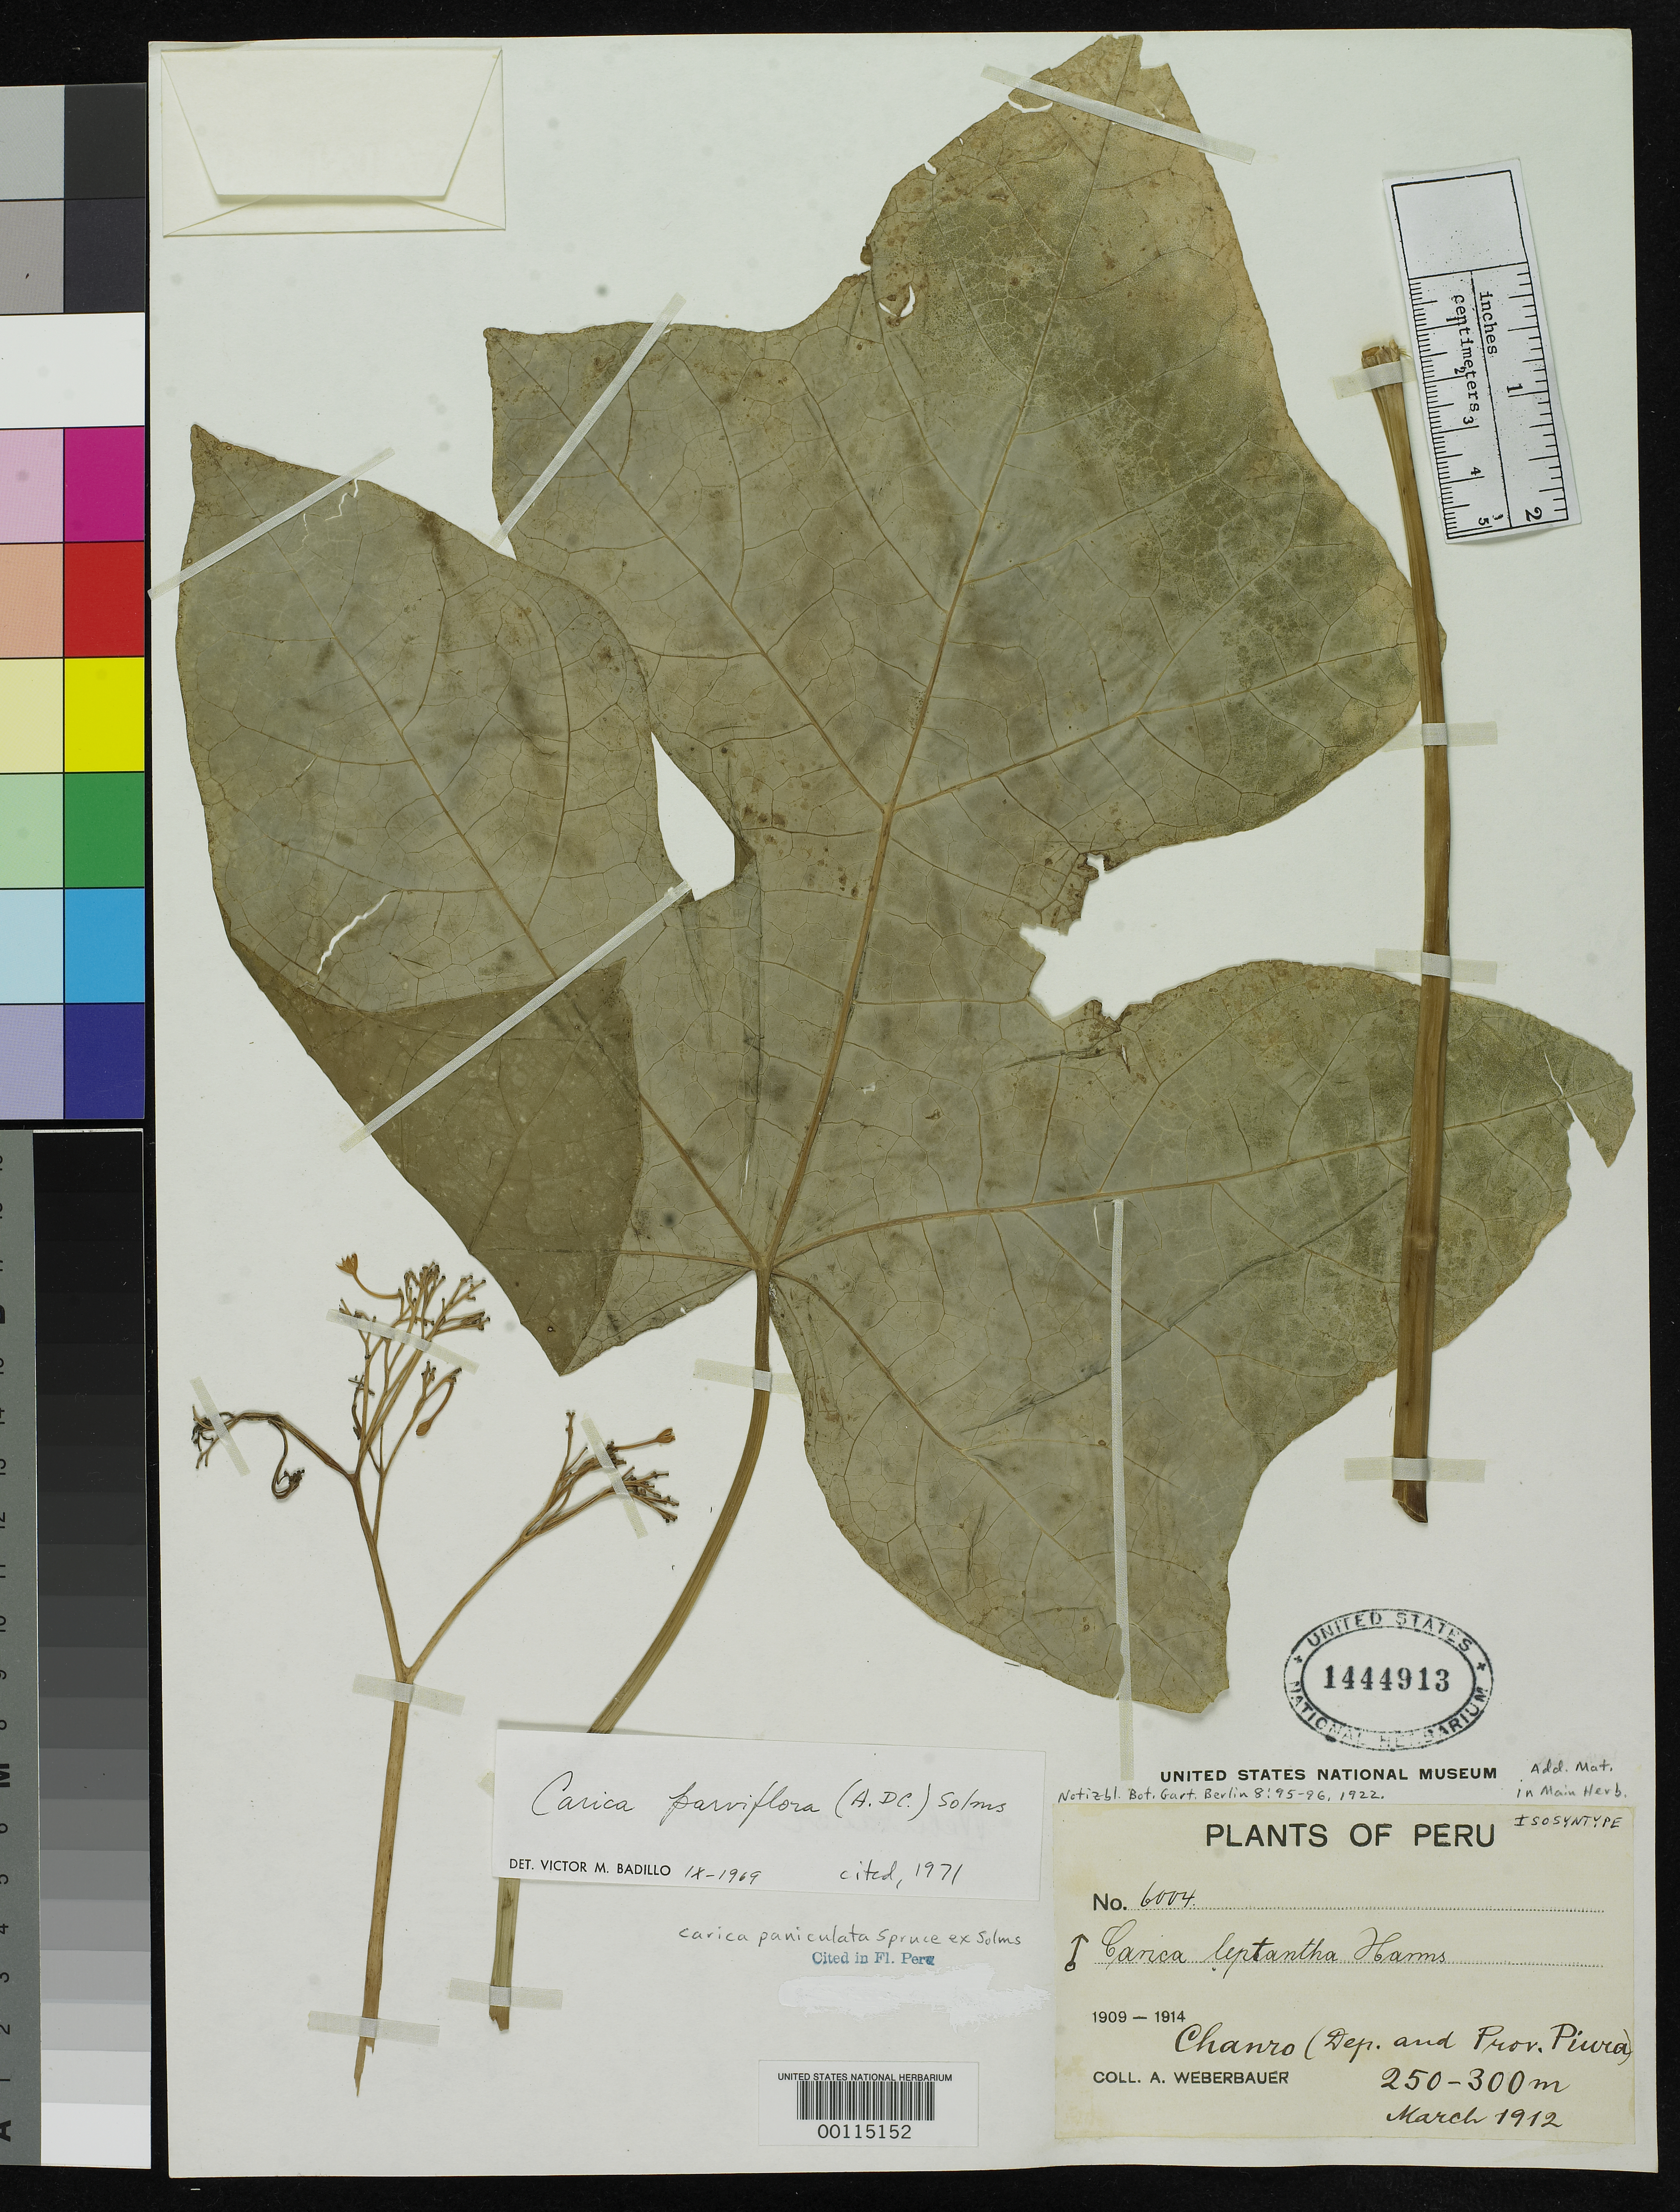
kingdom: Plantae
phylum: Tracheophyta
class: Magnoliopsida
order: Brassicales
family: Caricaceae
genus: Carica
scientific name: Carica leptantha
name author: Harms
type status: Isosyntype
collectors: A. Weberbauer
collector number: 6004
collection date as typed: Mar 1912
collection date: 1912-03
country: Peru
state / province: Piura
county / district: Piura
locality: Chanro.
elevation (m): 250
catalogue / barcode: US 1444913